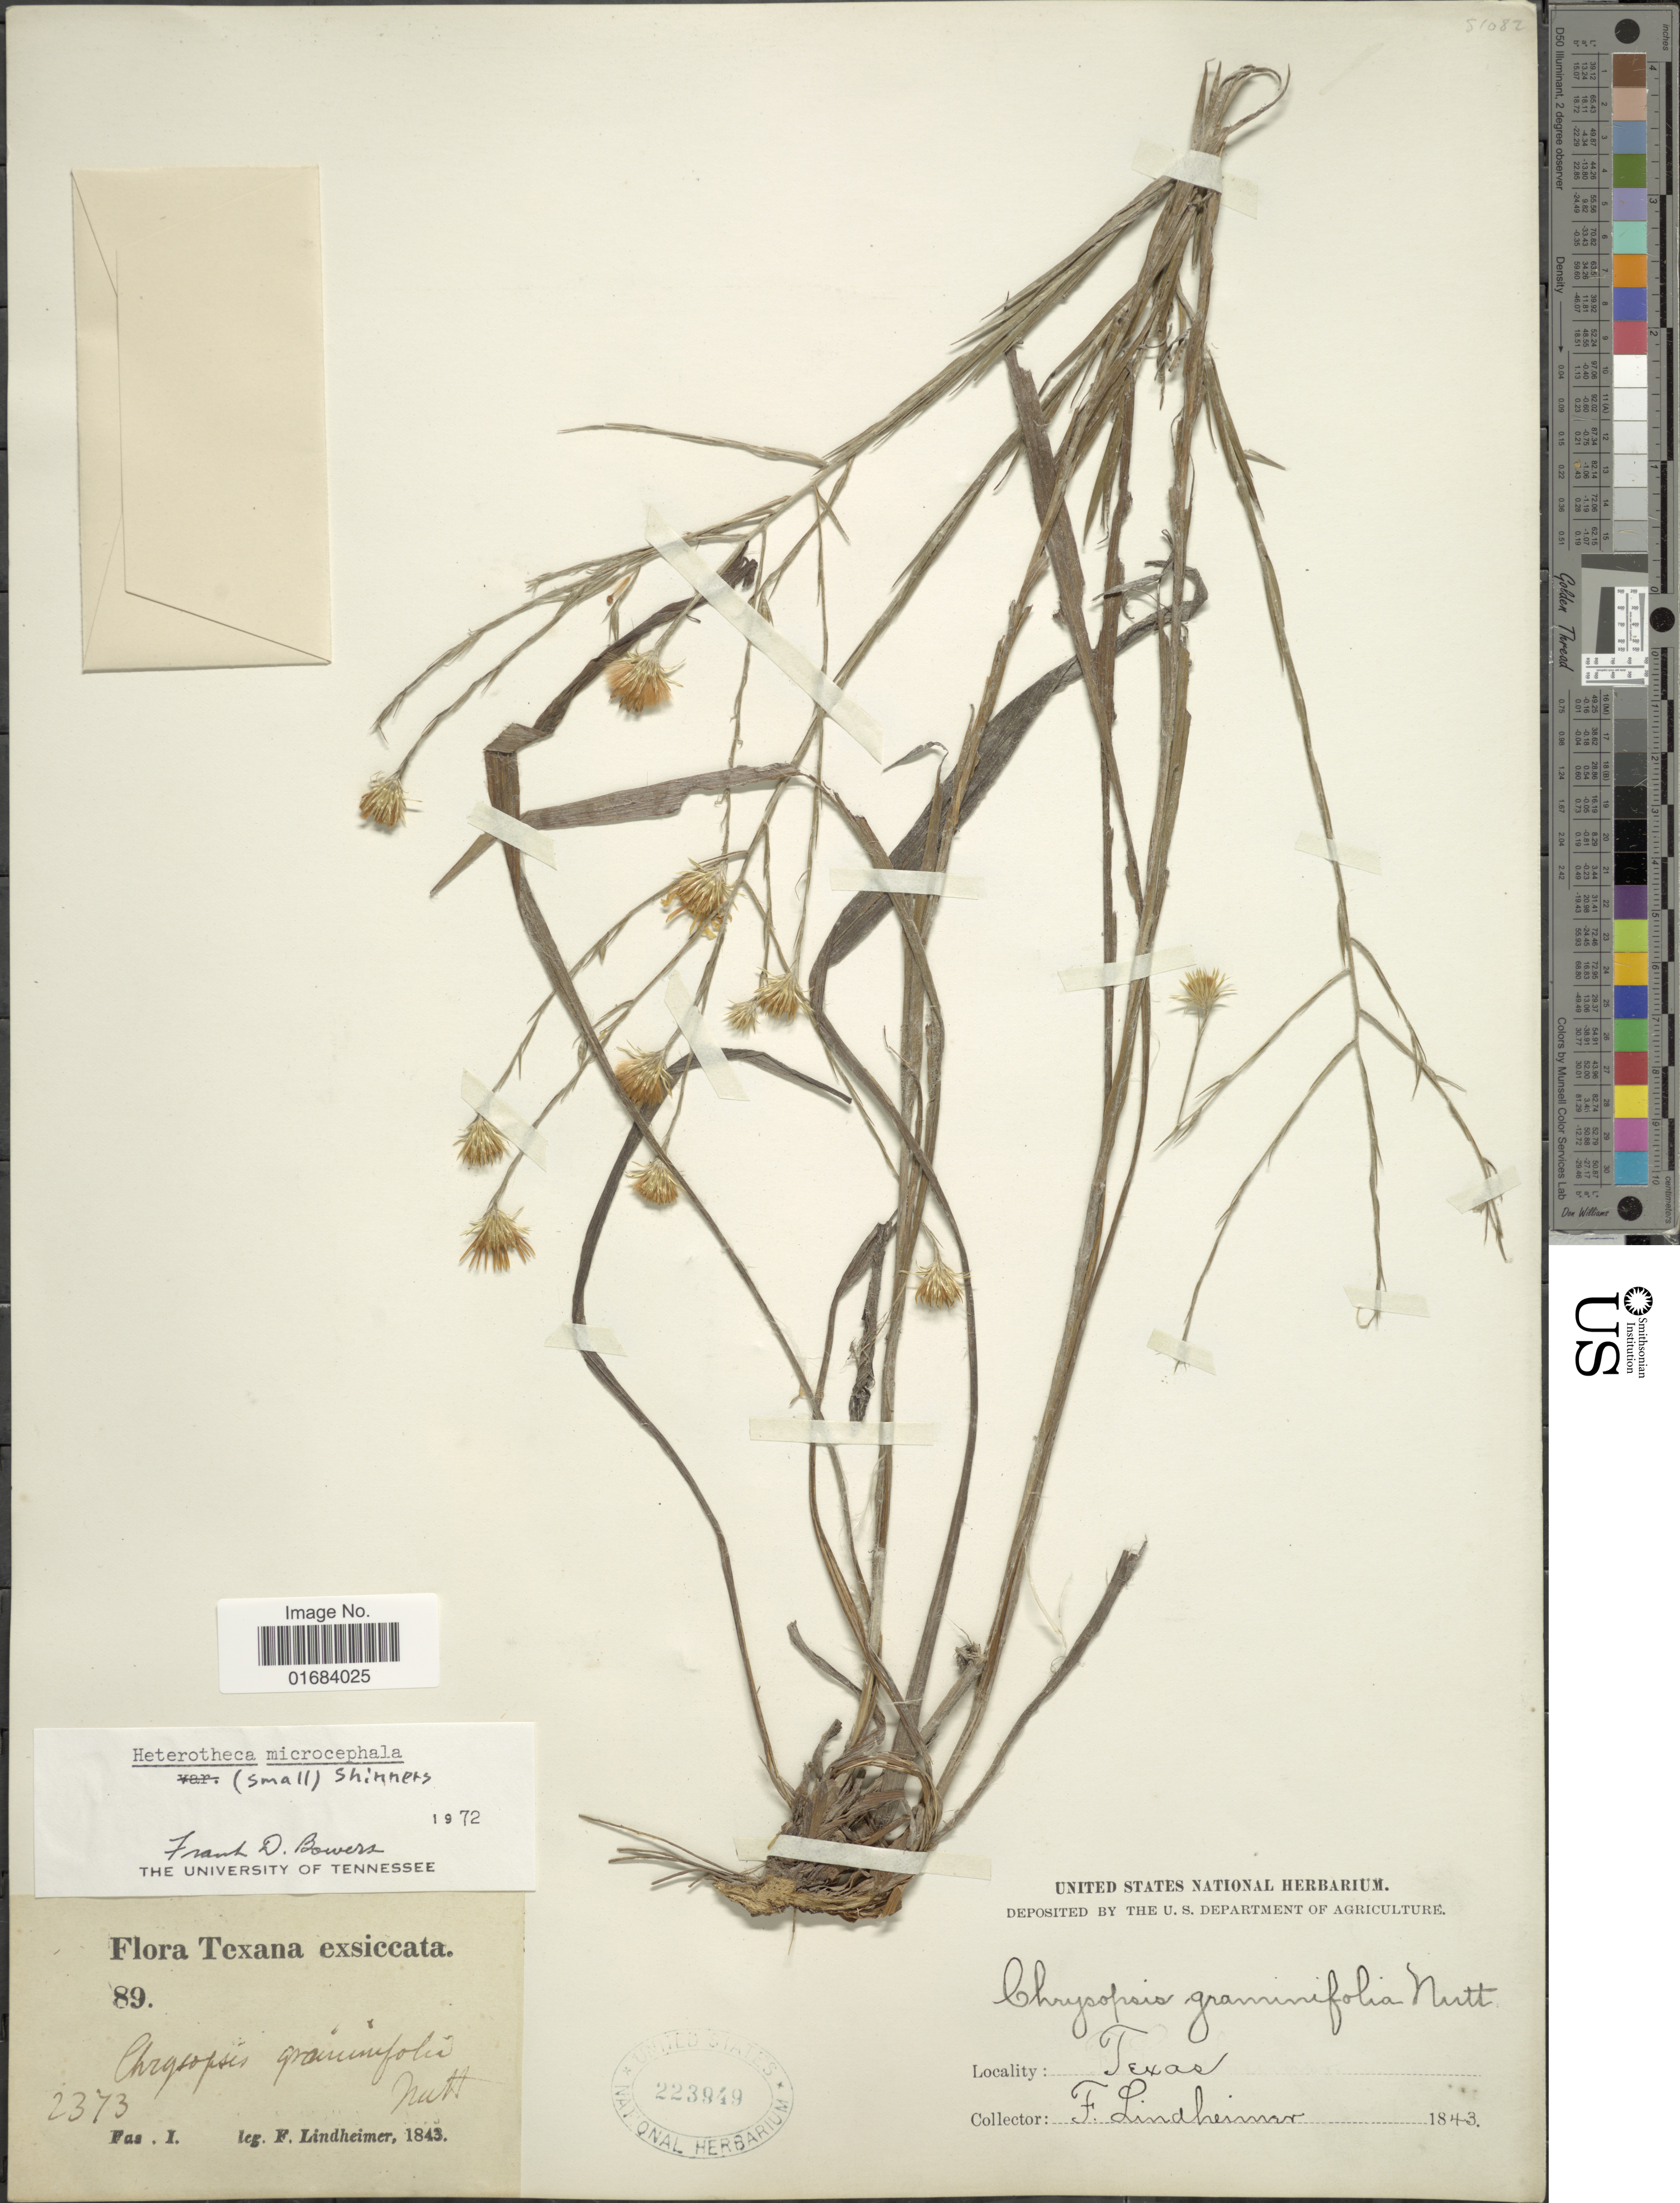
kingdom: Plantae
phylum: Tracheophyta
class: Magnoliopsida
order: Asterales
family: Asteraceae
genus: Pityopsis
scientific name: Pityopsis microcephala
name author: Small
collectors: F. Lindheimer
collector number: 2373/89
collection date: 1843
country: United States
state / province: Texas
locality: Texas.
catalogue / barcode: US 223949